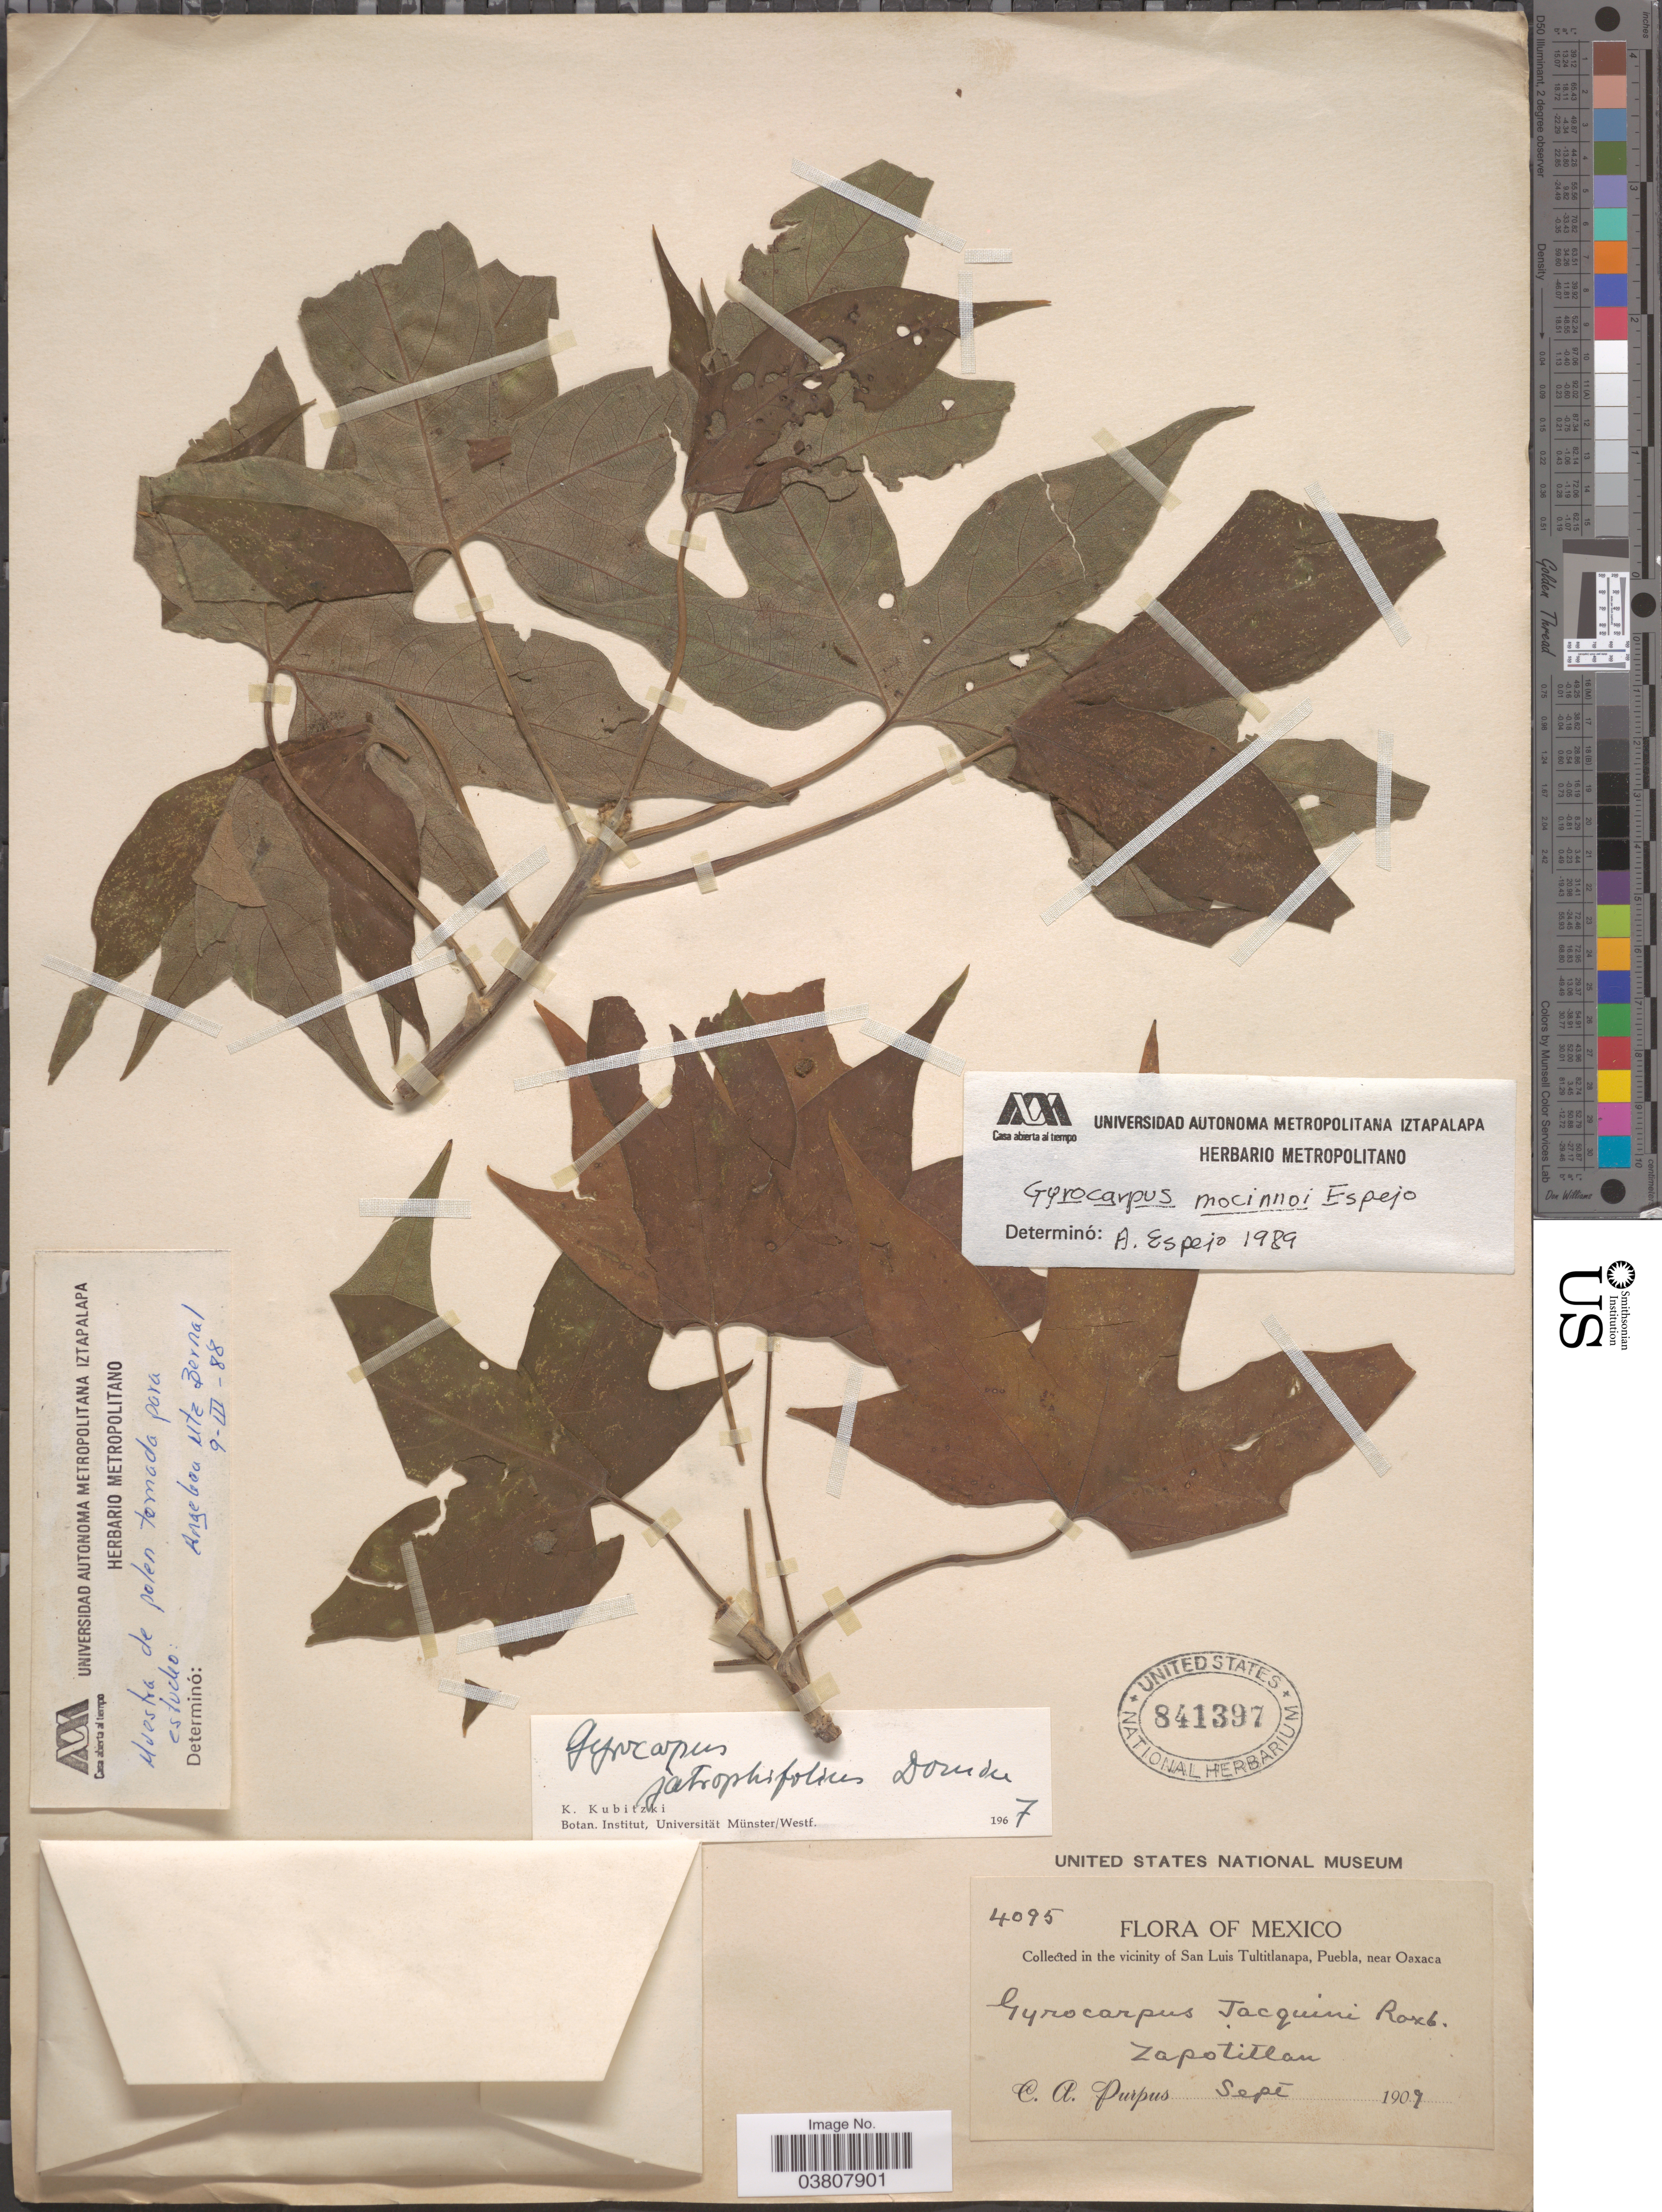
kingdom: Plantae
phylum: Tracheophyta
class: Magnoliopsida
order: Laurales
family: Hernandiaceae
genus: Gyrocarpus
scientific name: Gyrocarpus mocinoi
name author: Espejo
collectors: C. A. Purpus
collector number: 4095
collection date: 1909-09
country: Mexico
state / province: Puebla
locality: In the vicinity of San Luis Tultitlanapa, Puebla, near Oaxaca. Zapotitlan.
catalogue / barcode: US 841397